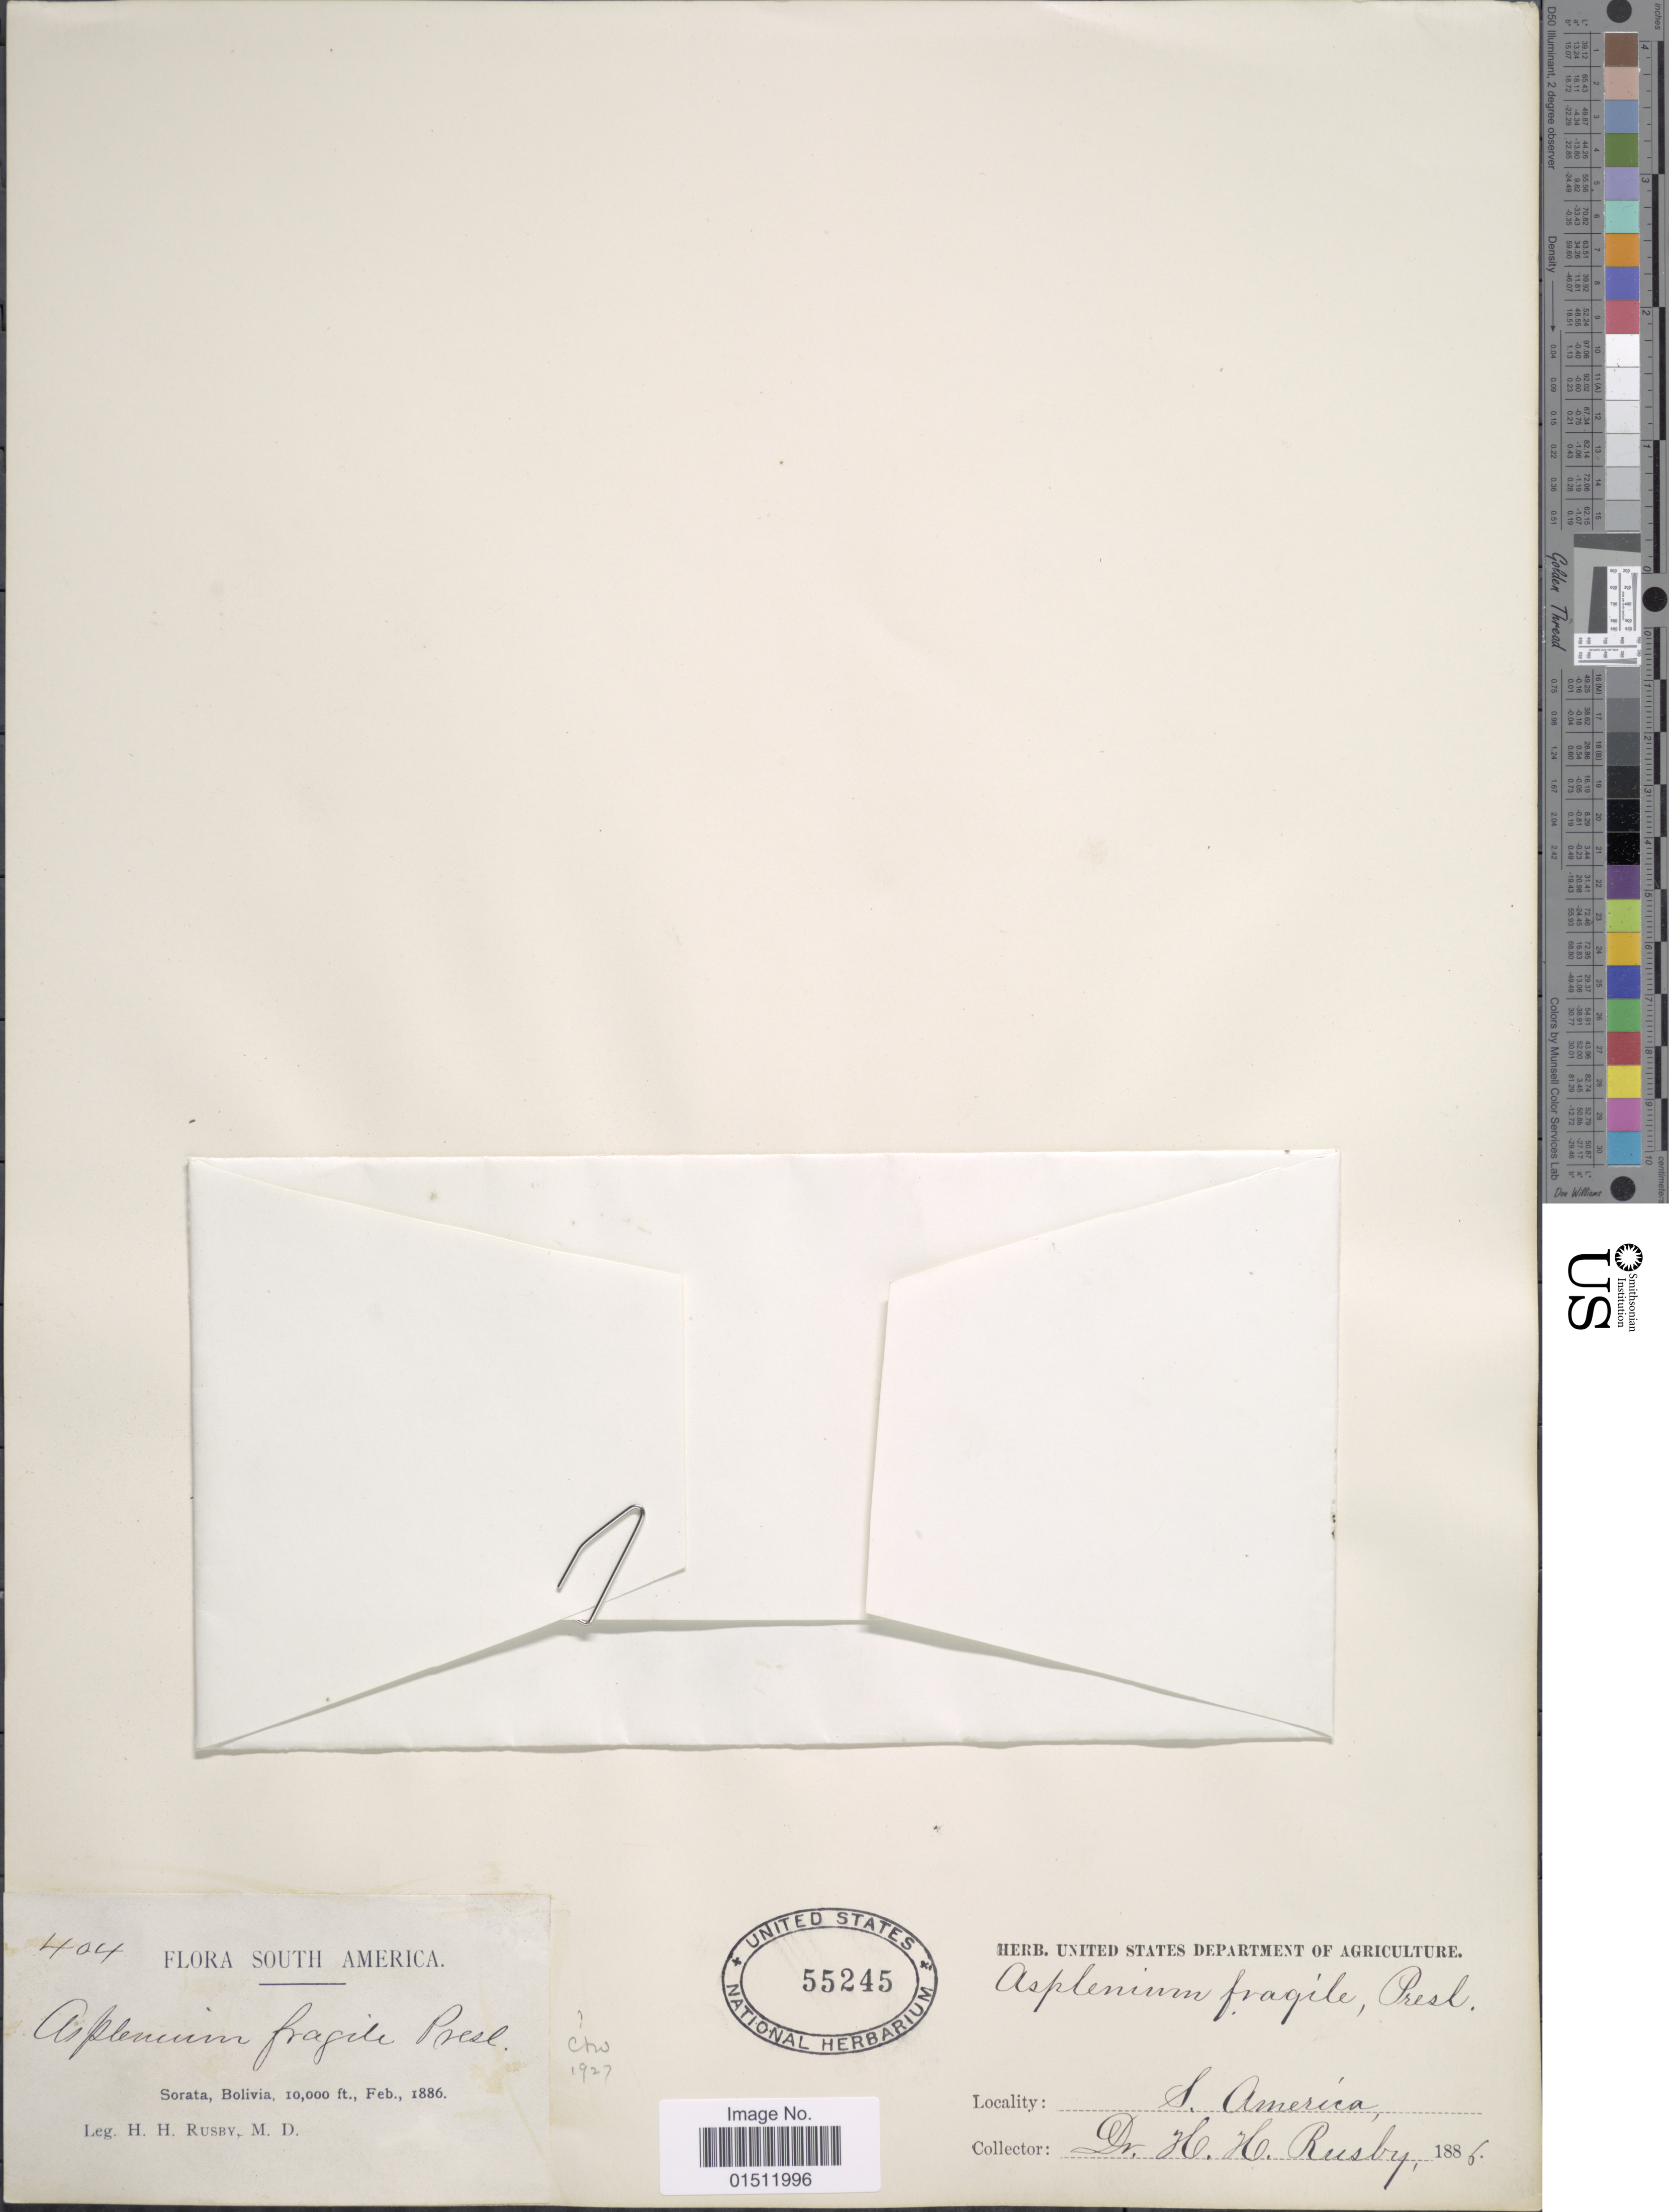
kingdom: Plantae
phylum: Tracheophyta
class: Polypodiopsida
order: Polypodiales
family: Aspleniaceae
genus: Asplenium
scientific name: Asplenium peruvianum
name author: Desv.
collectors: H. H. Rusby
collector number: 404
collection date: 1886-02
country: Bolivia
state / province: La Páz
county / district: Larecaja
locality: Sorata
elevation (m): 3048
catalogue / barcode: US 55245